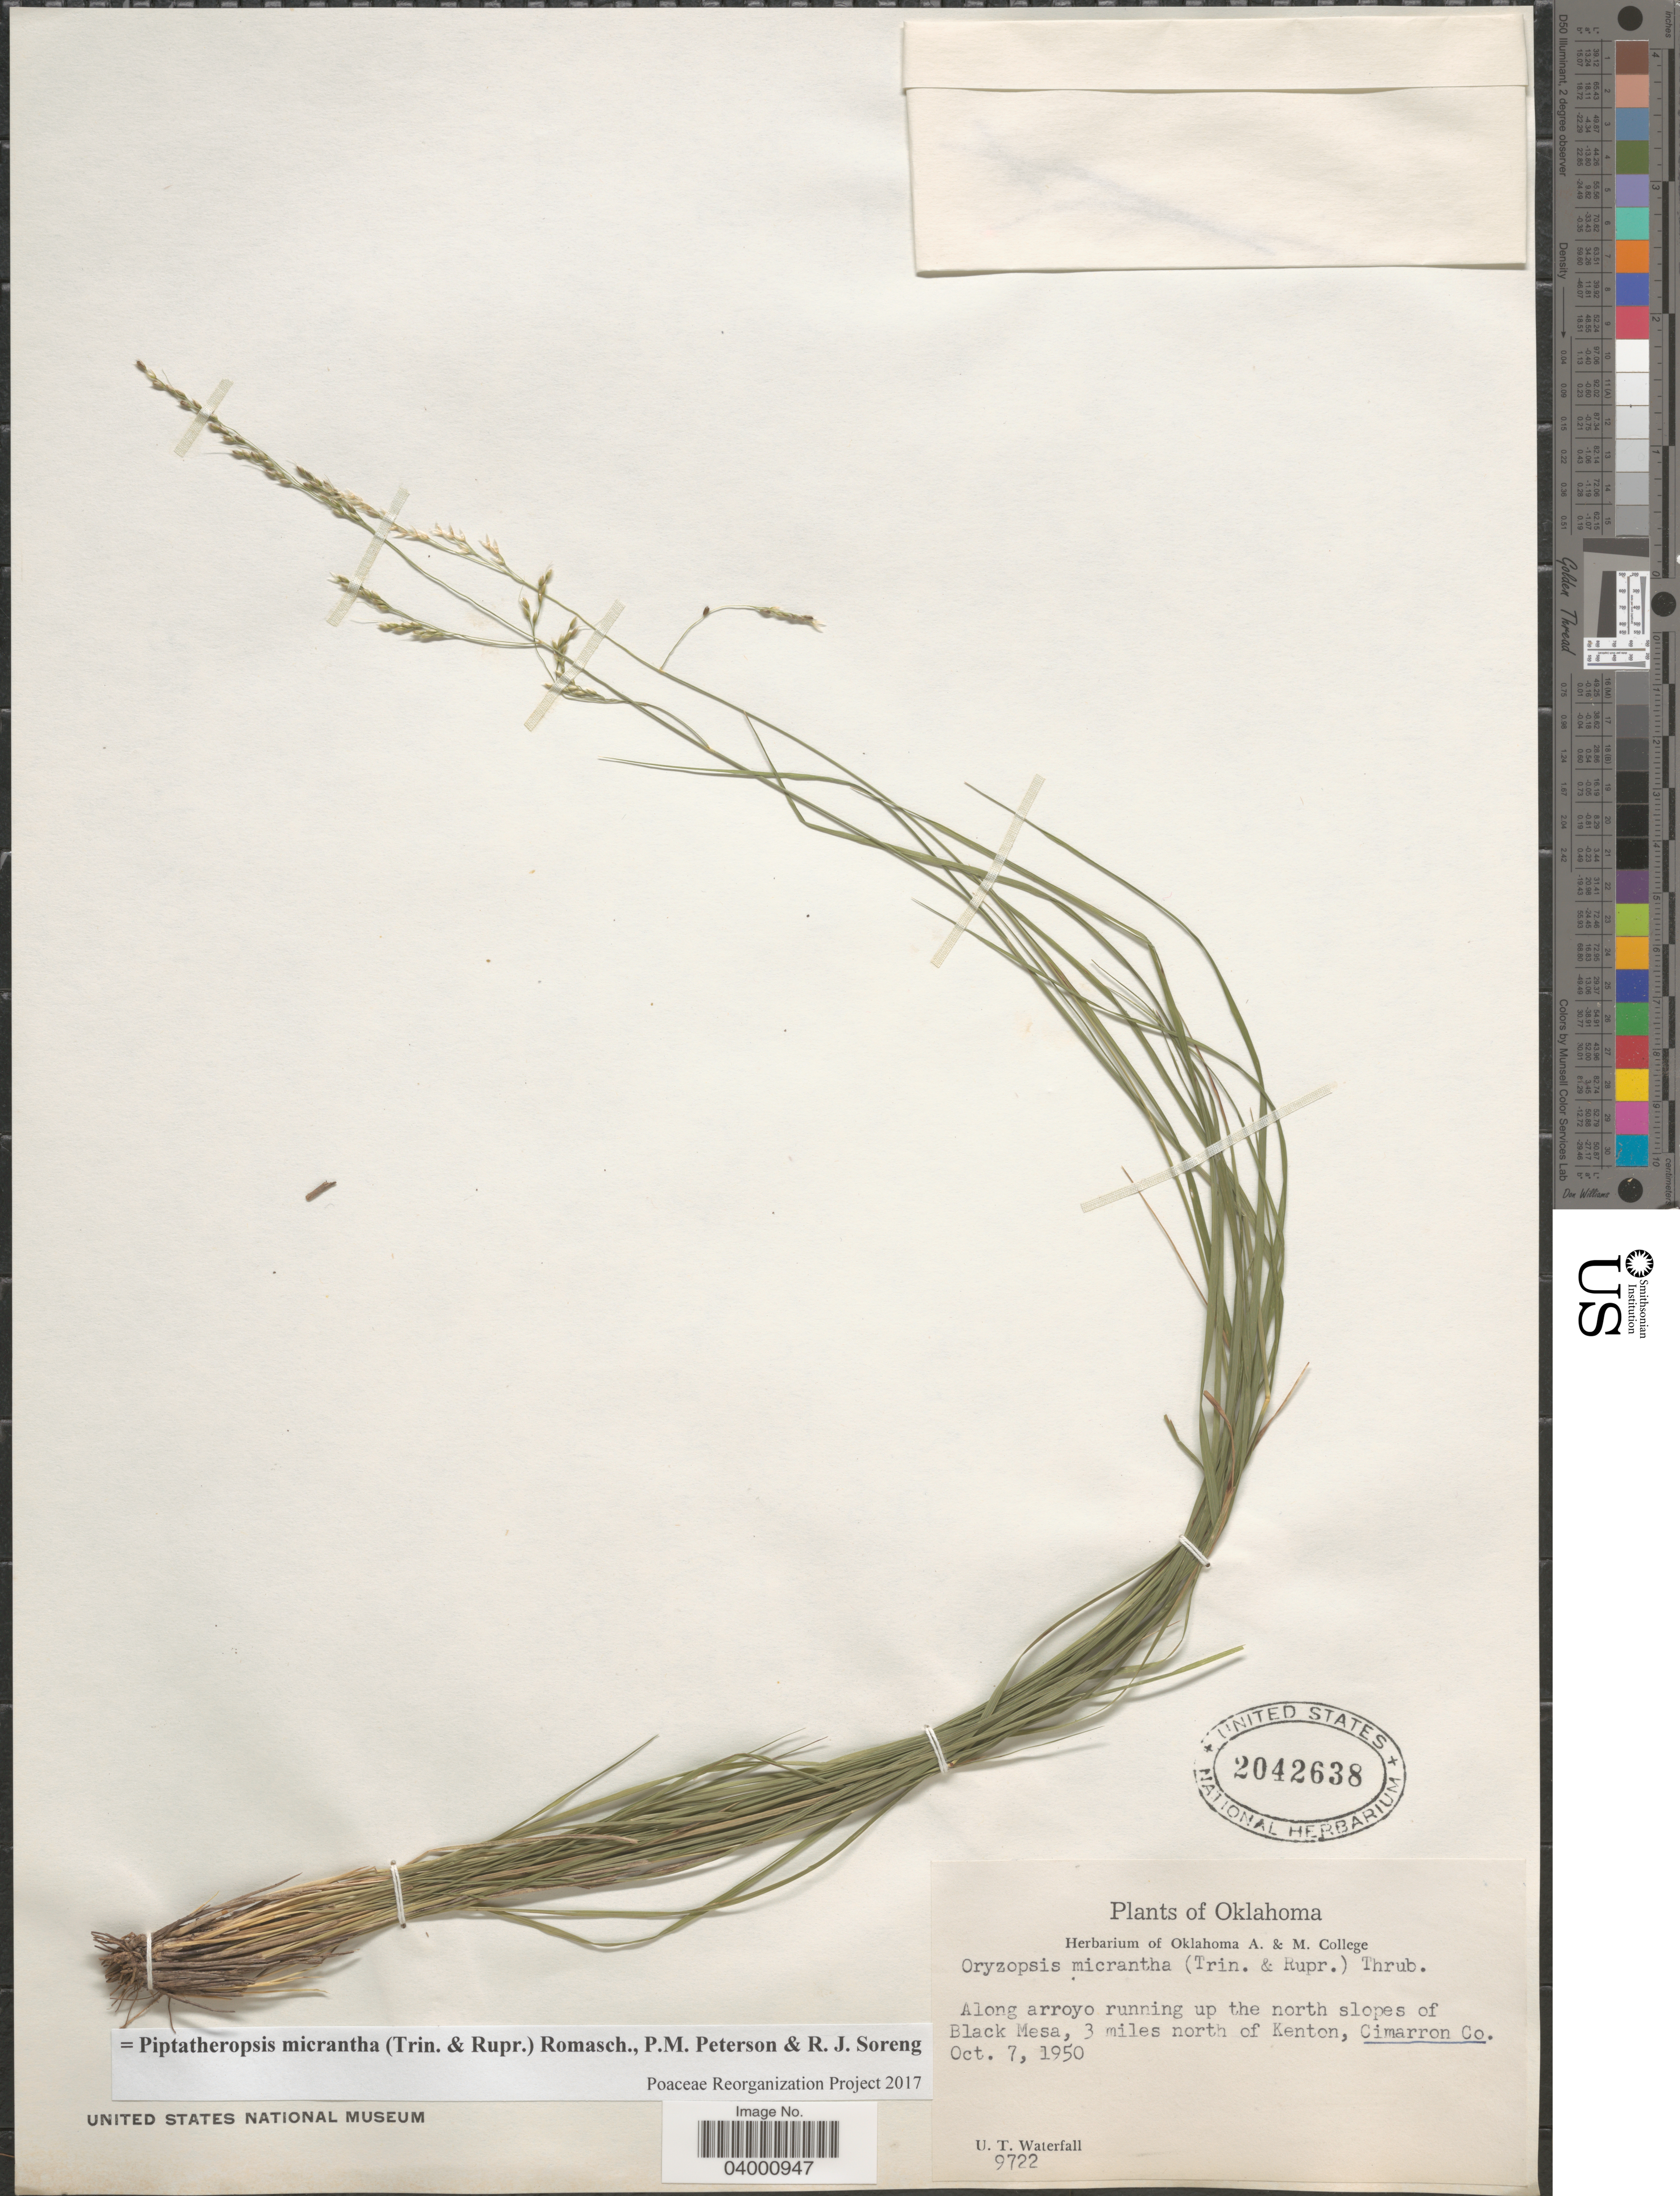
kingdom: Plantae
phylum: Tracheophyta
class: Liliopsida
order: Poales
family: Poaceae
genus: Piptatheropsis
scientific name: Piptatheropsis micrantha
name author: (Trin. & Rupr.) Romasch.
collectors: U. T. Waterfall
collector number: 9722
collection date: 1950-10-07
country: United States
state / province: Oklahoma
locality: Along arroyo running up the north slopes of Black Mesa, 3 miles north of Kenton, Cimarron Co.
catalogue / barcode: US 2042638